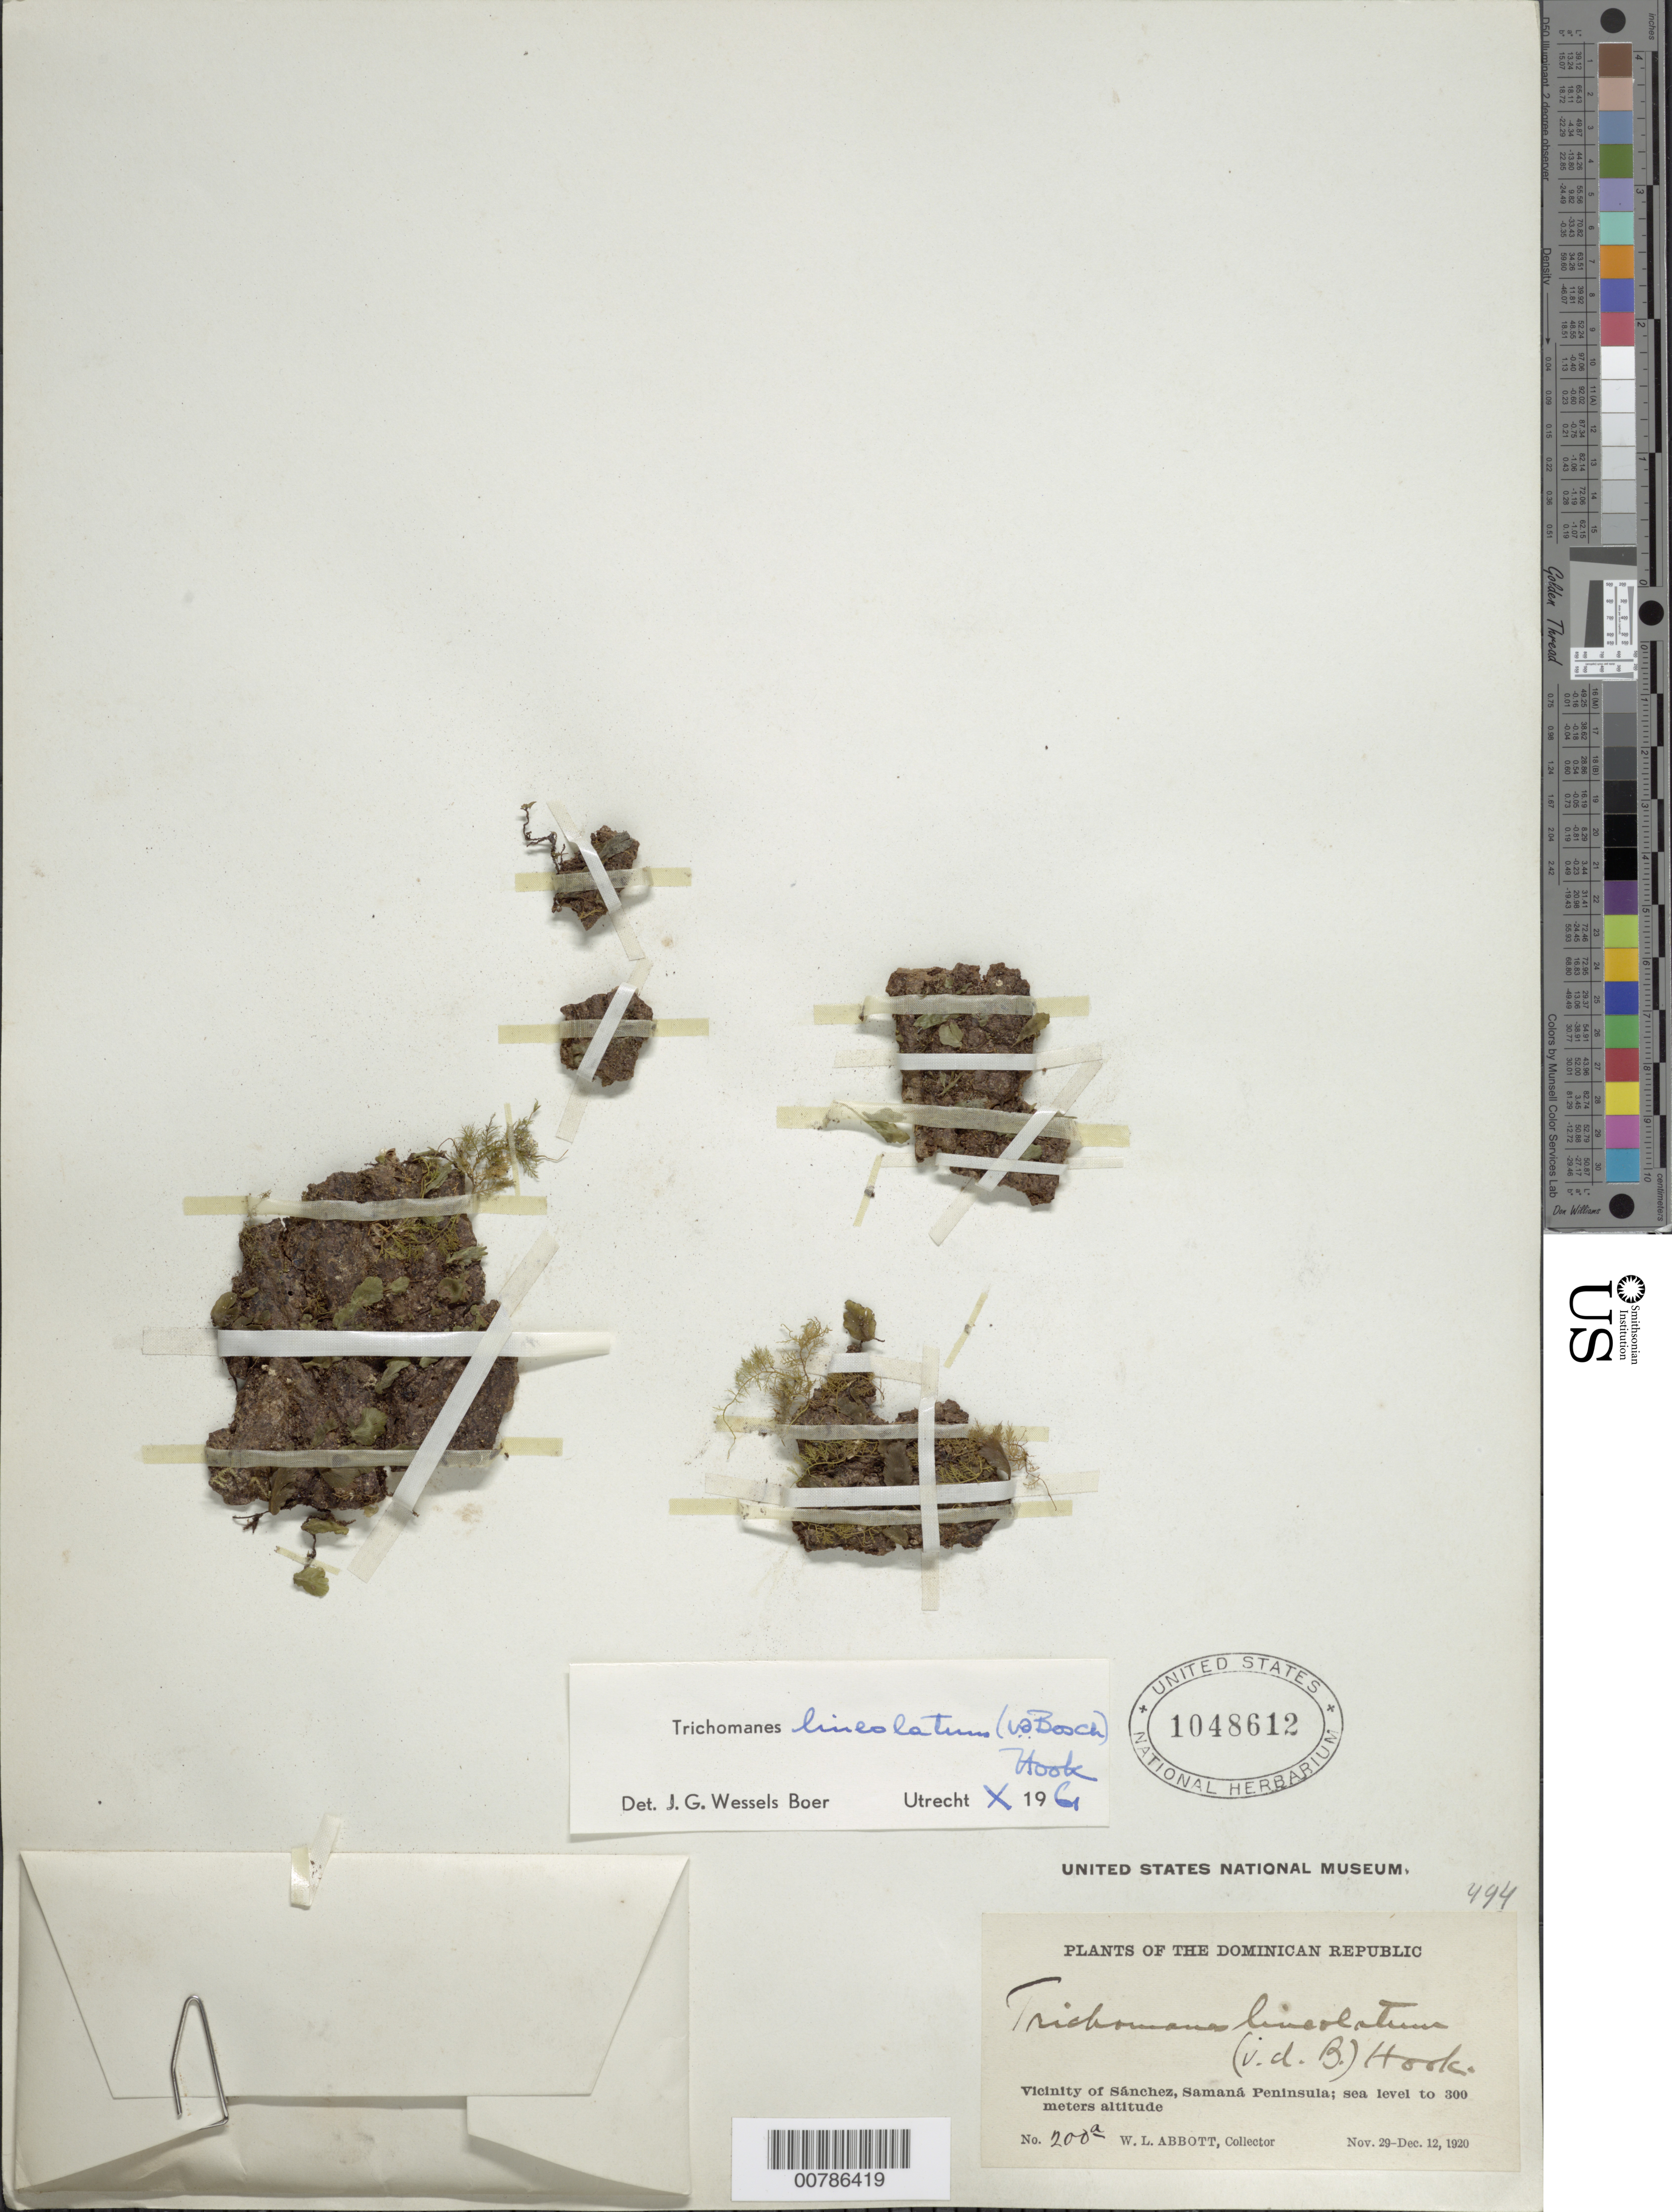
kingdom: Plantae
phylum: Tracheophyta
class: Polypodiopsida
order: Hymenophyllales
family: Hymenophyllaceae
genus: Didymoglossum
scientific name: Didymoglossum lineolatum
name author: Bosch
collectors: W. L. Abbott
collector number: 200a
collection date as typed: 29 Dec 1920 12 Dec 1920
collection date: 1920-12-12/1920-12-29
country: Dominican Republic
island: Hispaniola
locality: Sánchez vicinity, Samaná Peninsula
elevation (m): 0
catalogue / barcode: US 1048612